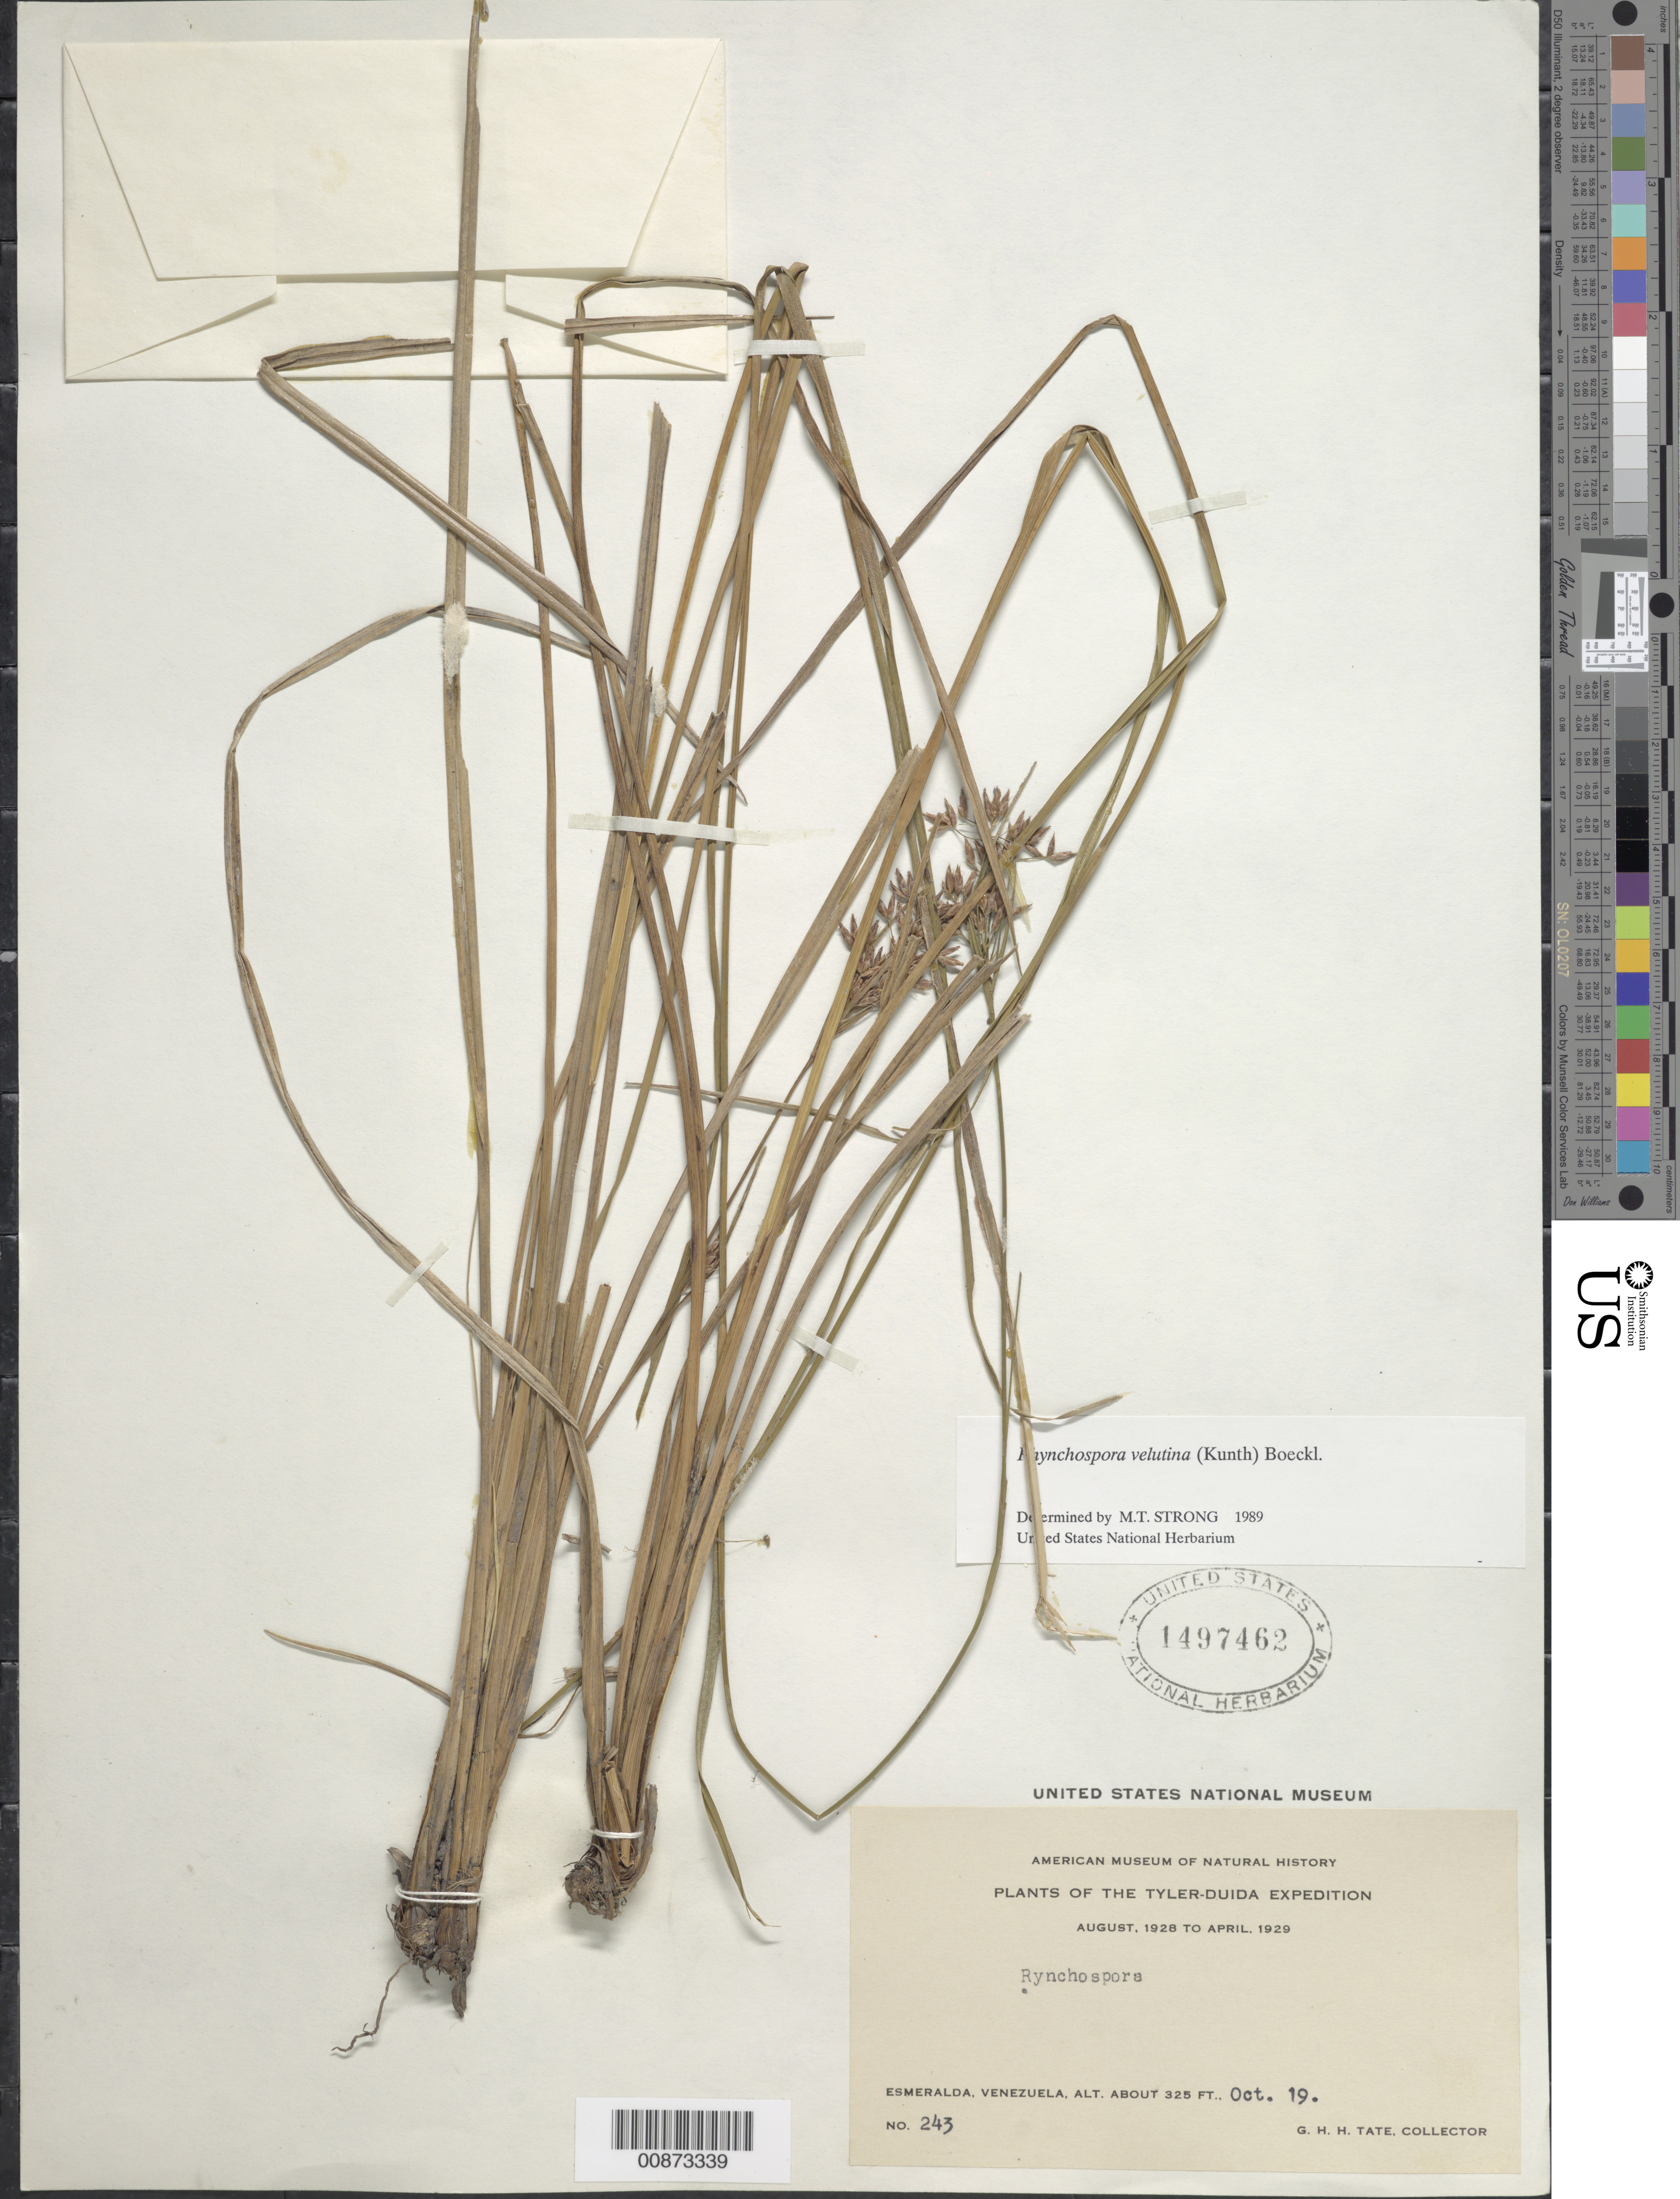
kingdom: Plantae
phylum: Tracheophyta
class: Liliopsida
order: Poales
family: Cyperaceae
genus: Rhynchospora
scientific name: Rhynchospora velutina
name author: (Kunth) Boeckeler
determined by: Strong, M. T., (US), Smithsonian Institution - National Museum of Natural History (UNITED STATES)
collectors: G. H. H.Tate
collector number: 243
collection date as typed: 19-Oct-28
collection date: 1928-10-19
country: Venezuela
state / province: Amazonas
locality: Esmeralda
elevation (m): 99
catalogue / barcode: US 1497462